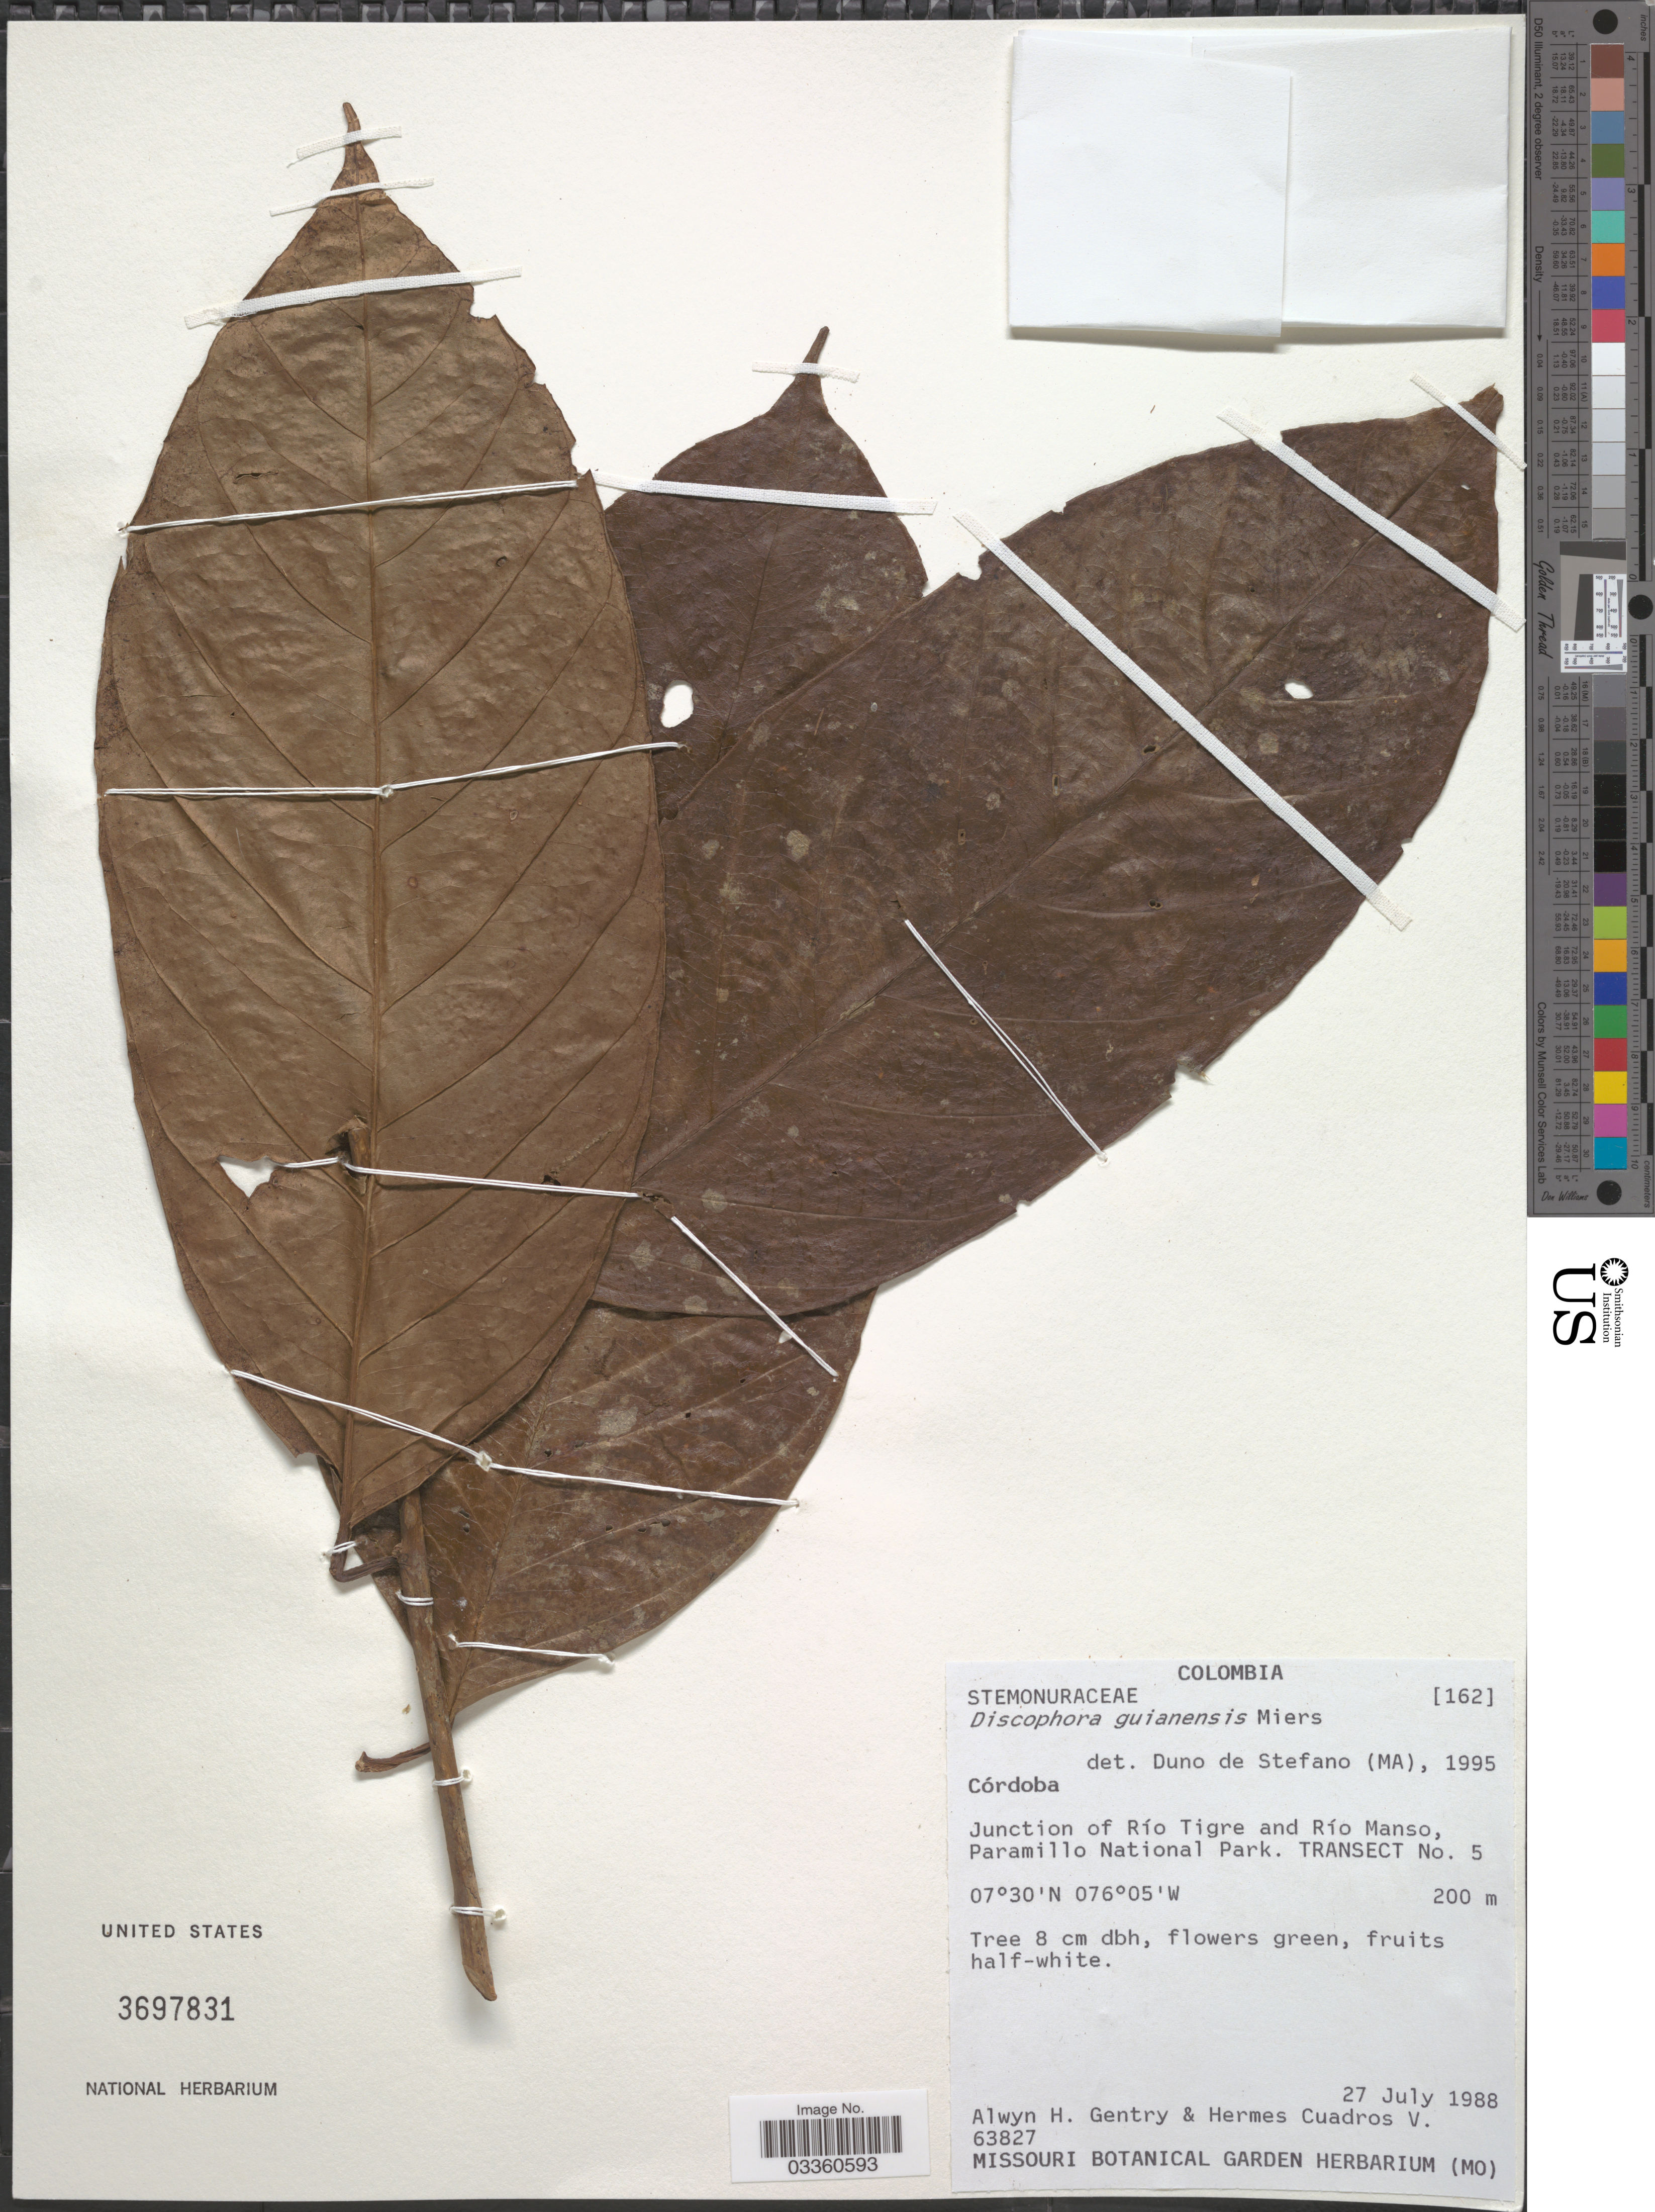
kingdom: Plantae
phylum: Tracheophyta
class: Magnoliopsida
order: Cardiopteridales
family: Stemonuraceae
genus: Discophora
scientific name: Discophora guianensis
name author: Miers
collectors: A. H. Gentry & H. Cuadros V.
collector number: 63827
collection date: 1988-07-27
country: Colombia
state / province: Córdoba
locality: Junction of Río Tigre and Río Manso, Paramillo National Park. Transect No. 5.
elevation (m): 200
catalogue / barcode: US 3697831